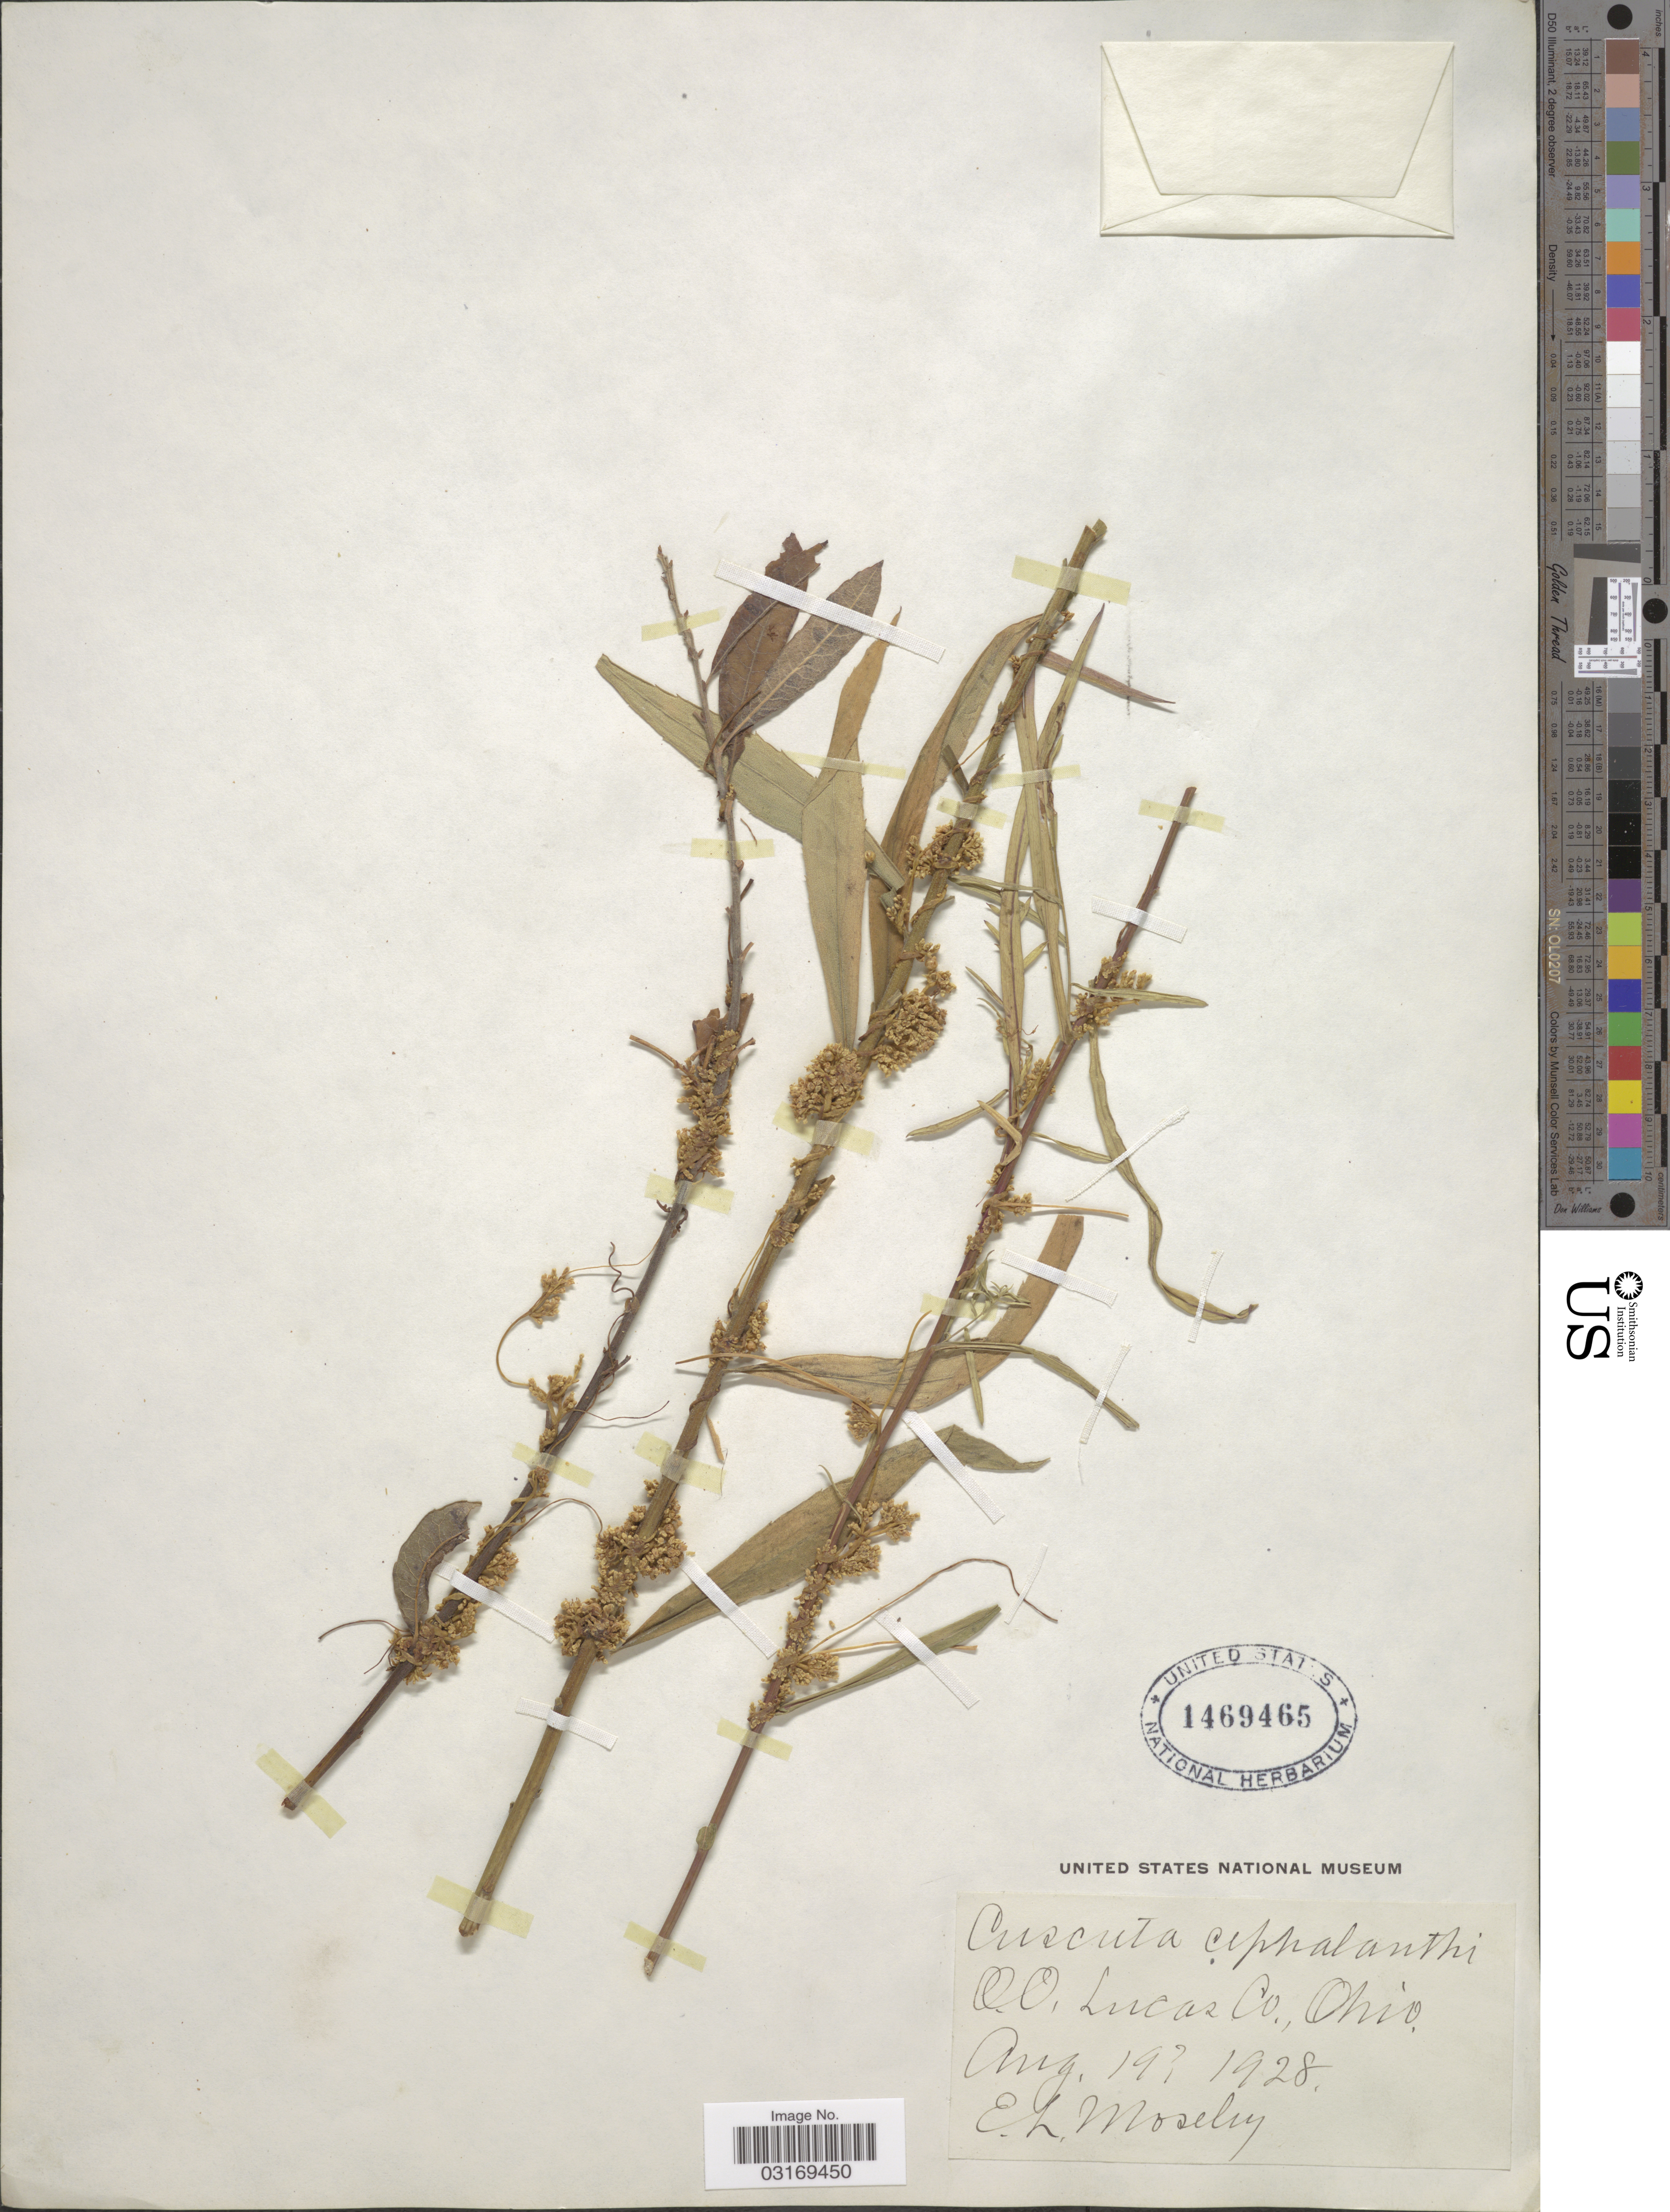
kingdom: Plantae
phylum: Tracheophyta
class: Magnoliopsida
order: Solanales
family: Convolvulaceae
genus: Cuscuta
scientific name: Cuscuta cephalanthi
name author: Engelm.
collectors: E. Moseley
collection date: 1928-08-19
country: United States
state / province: Ohio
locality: Lucas Co.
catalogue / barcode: US 1469465